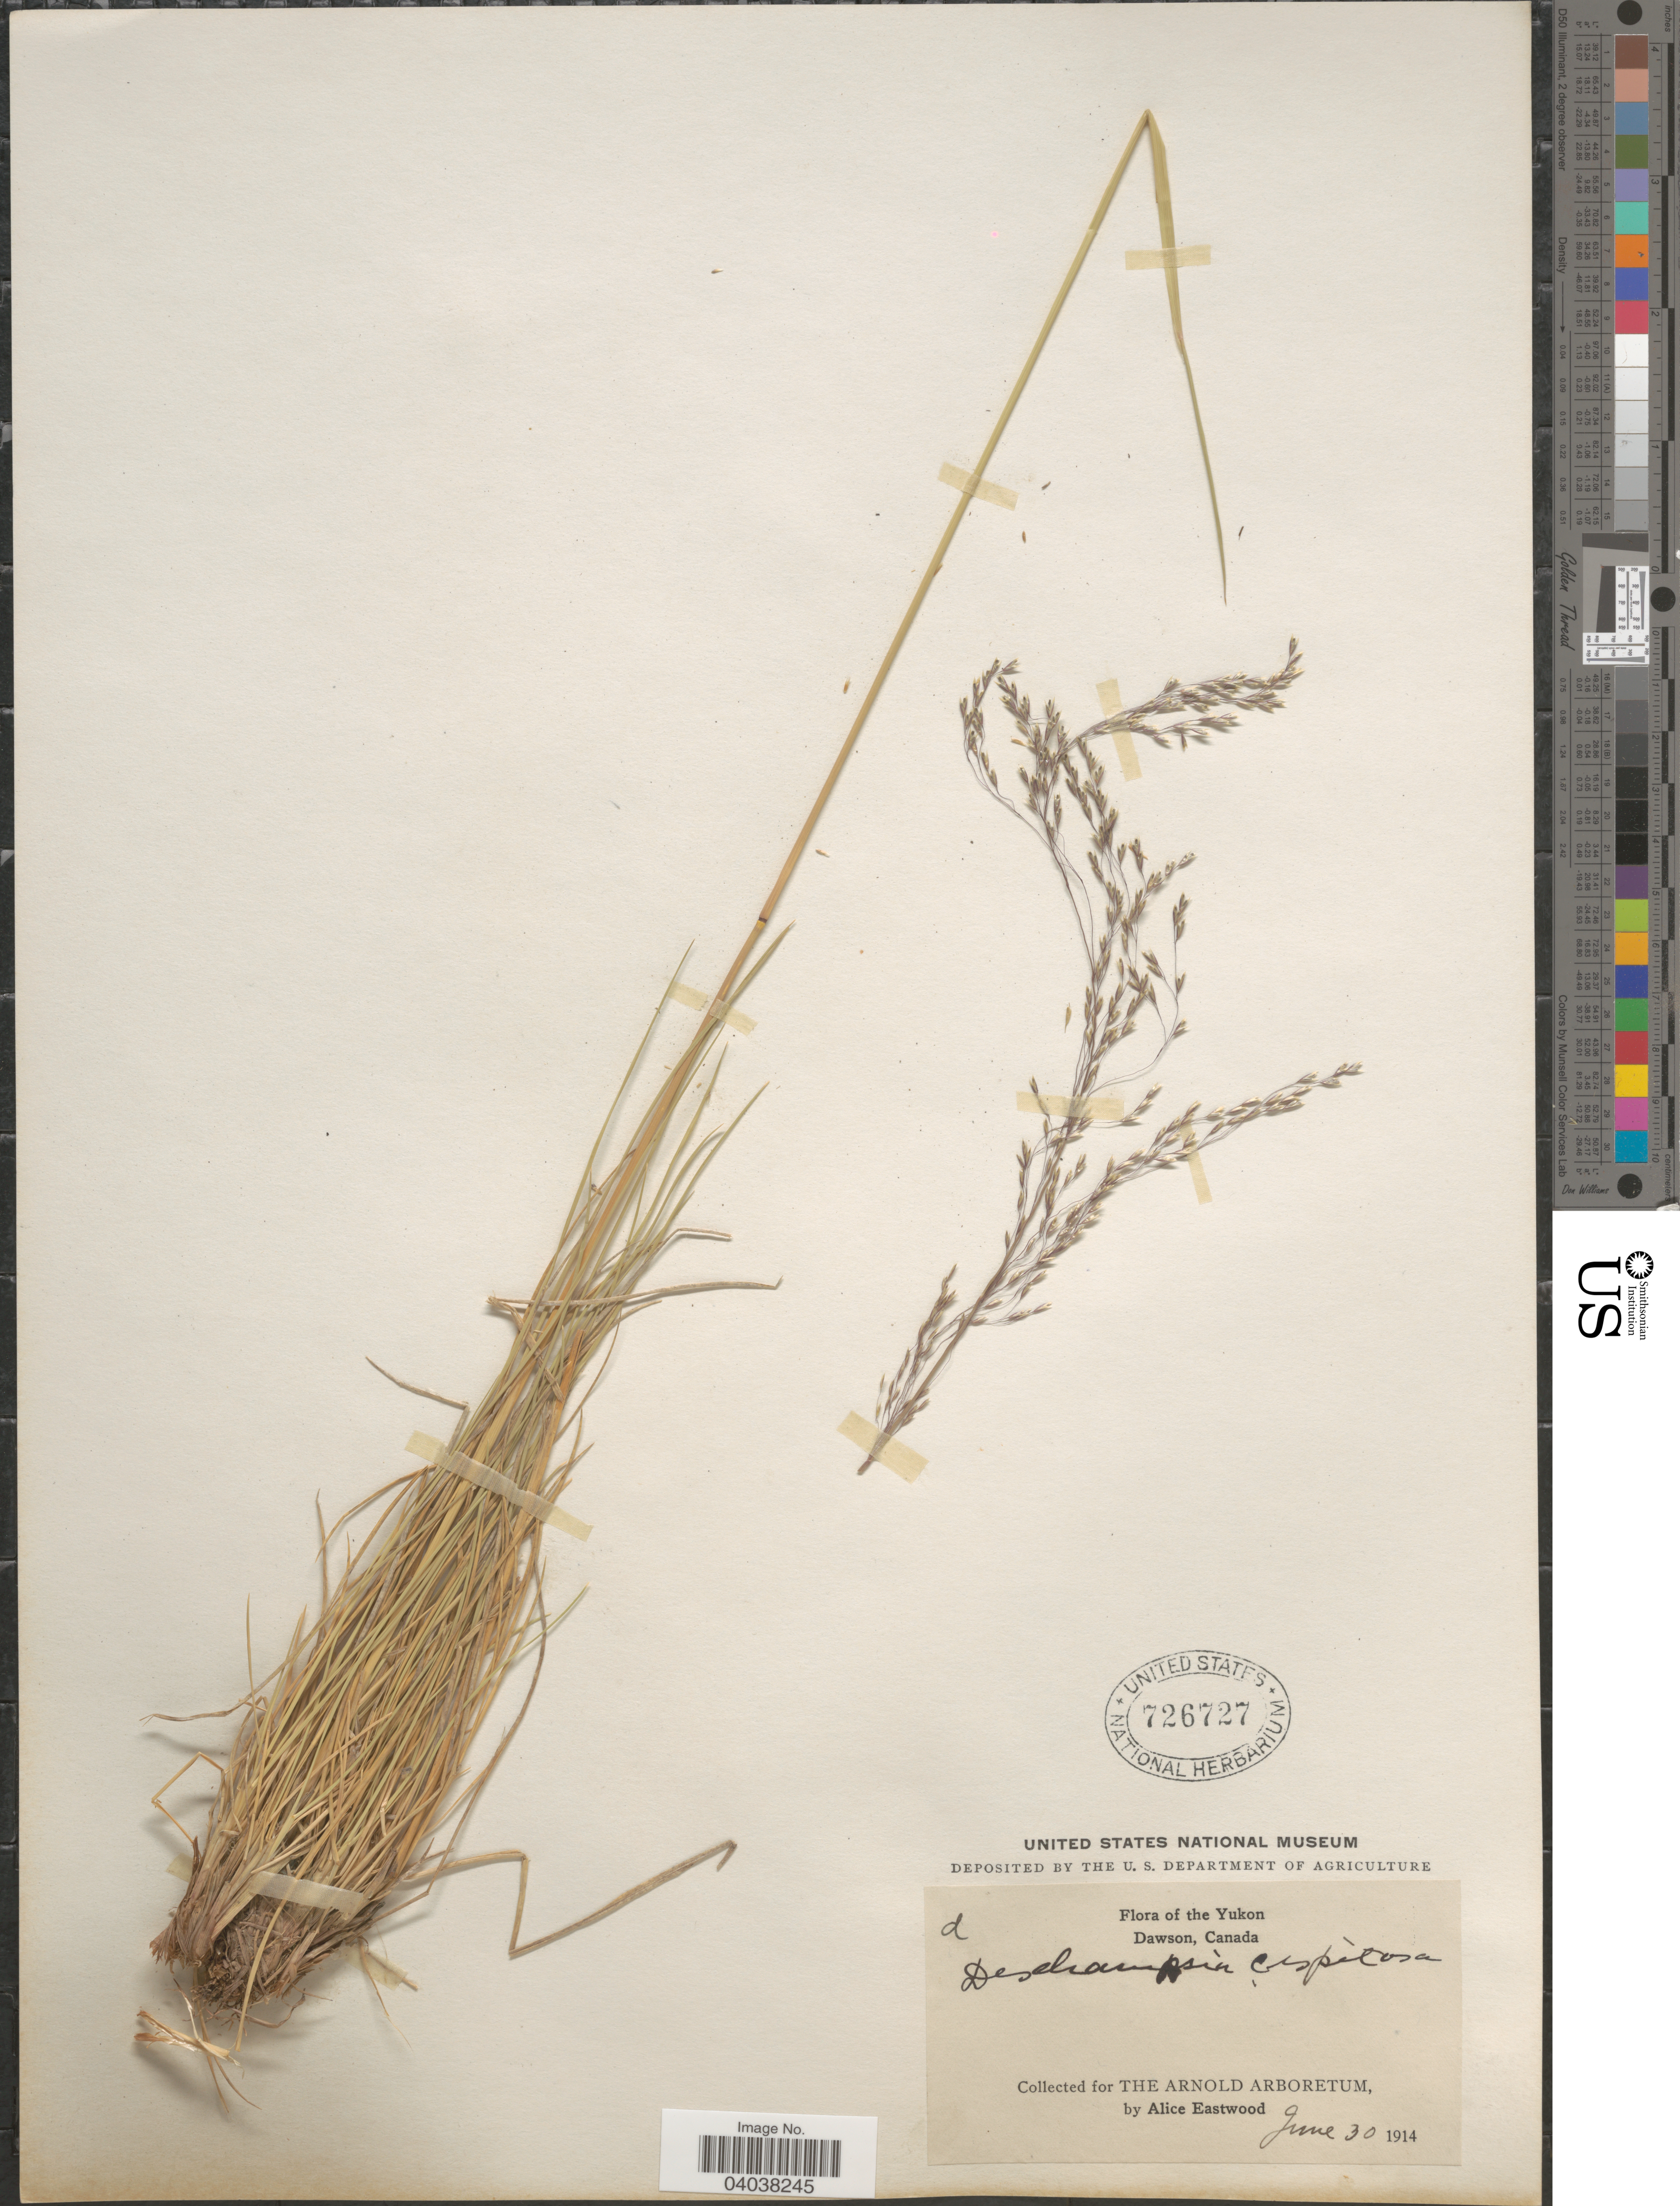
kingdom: Plantae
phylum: Tracheophyta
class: Liliopsida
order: Poales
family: Poaceae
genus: Deschampsia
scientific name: Deschampsia cespitosa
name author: (L.) P. Beauv.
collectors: A. Eastwood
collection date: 1914-06-30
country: Canada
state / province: Yukon Territory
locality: The Yukon. Dawson.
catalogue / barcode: US 726727